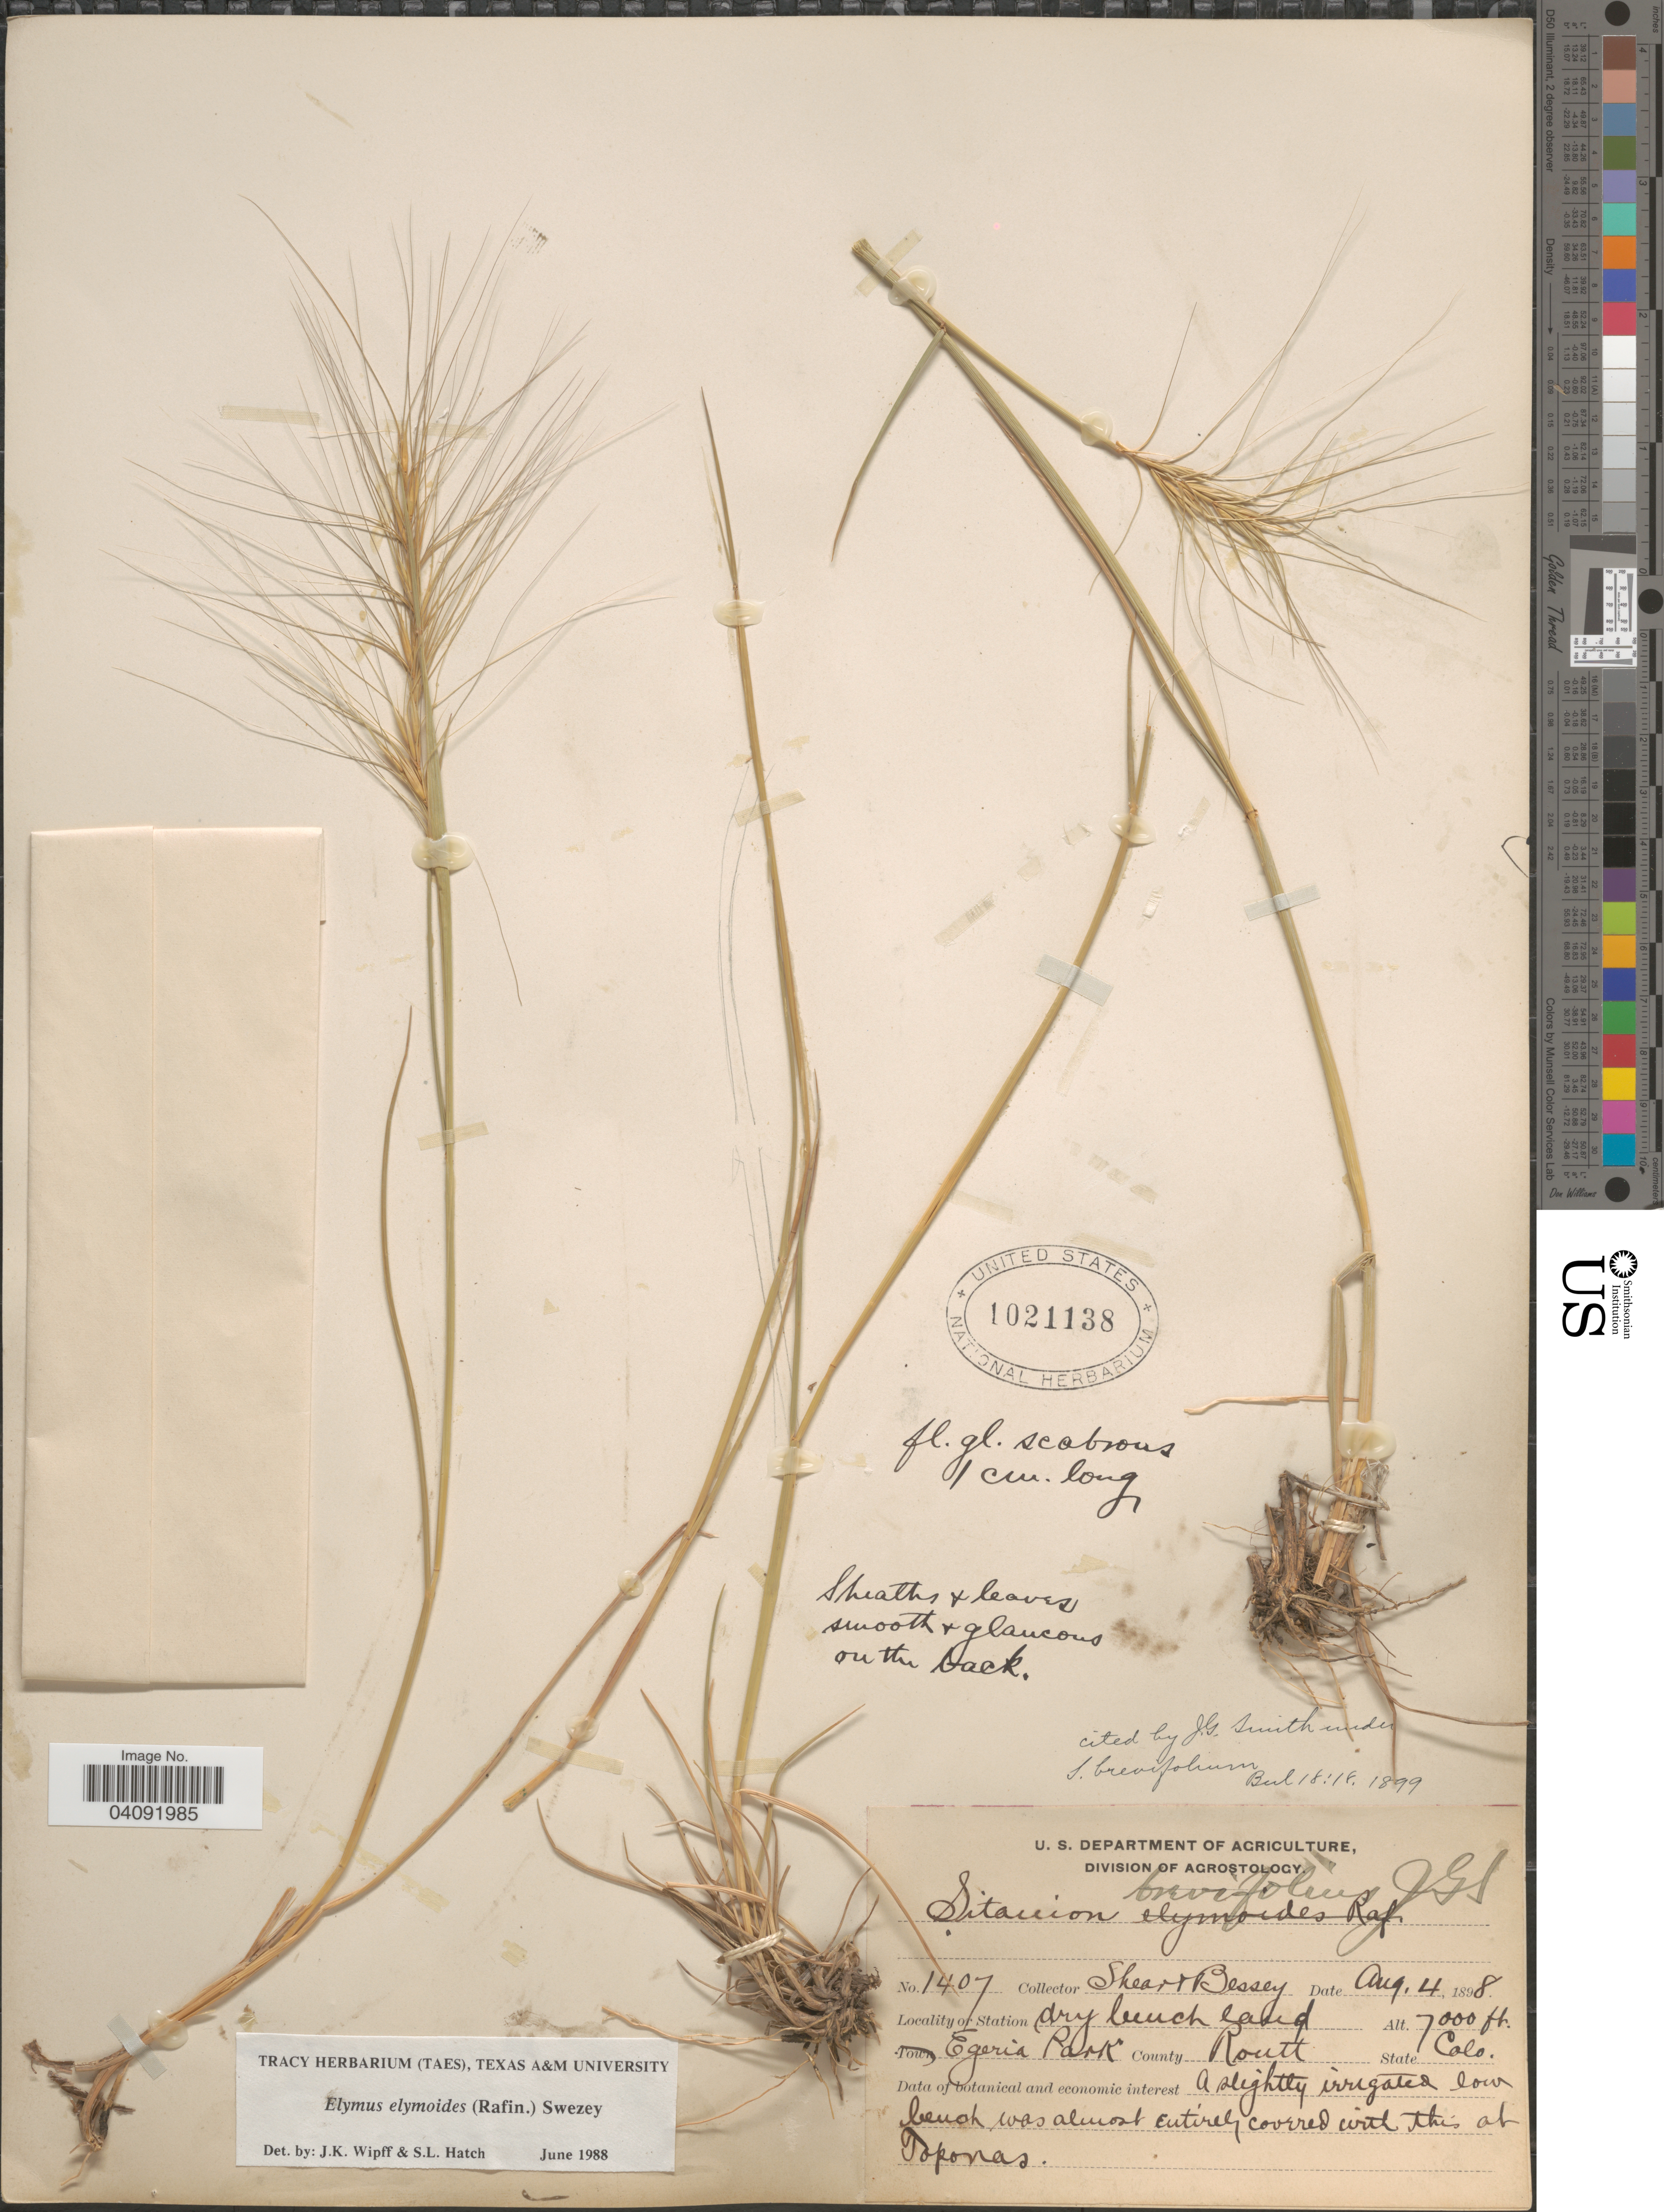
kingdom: Plantae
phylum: Tracheophyta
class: Liliopsida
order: Poales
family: Poaceae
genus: Elymus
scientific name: Elymus elymoides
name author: (Raf.) Swezey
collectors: -- Shear & -. Bessey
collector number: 1407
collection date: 1898-08-04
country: United States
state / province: Colorado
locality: Egeria Park. County Routt.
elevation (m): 2134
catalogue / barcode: US 1021138